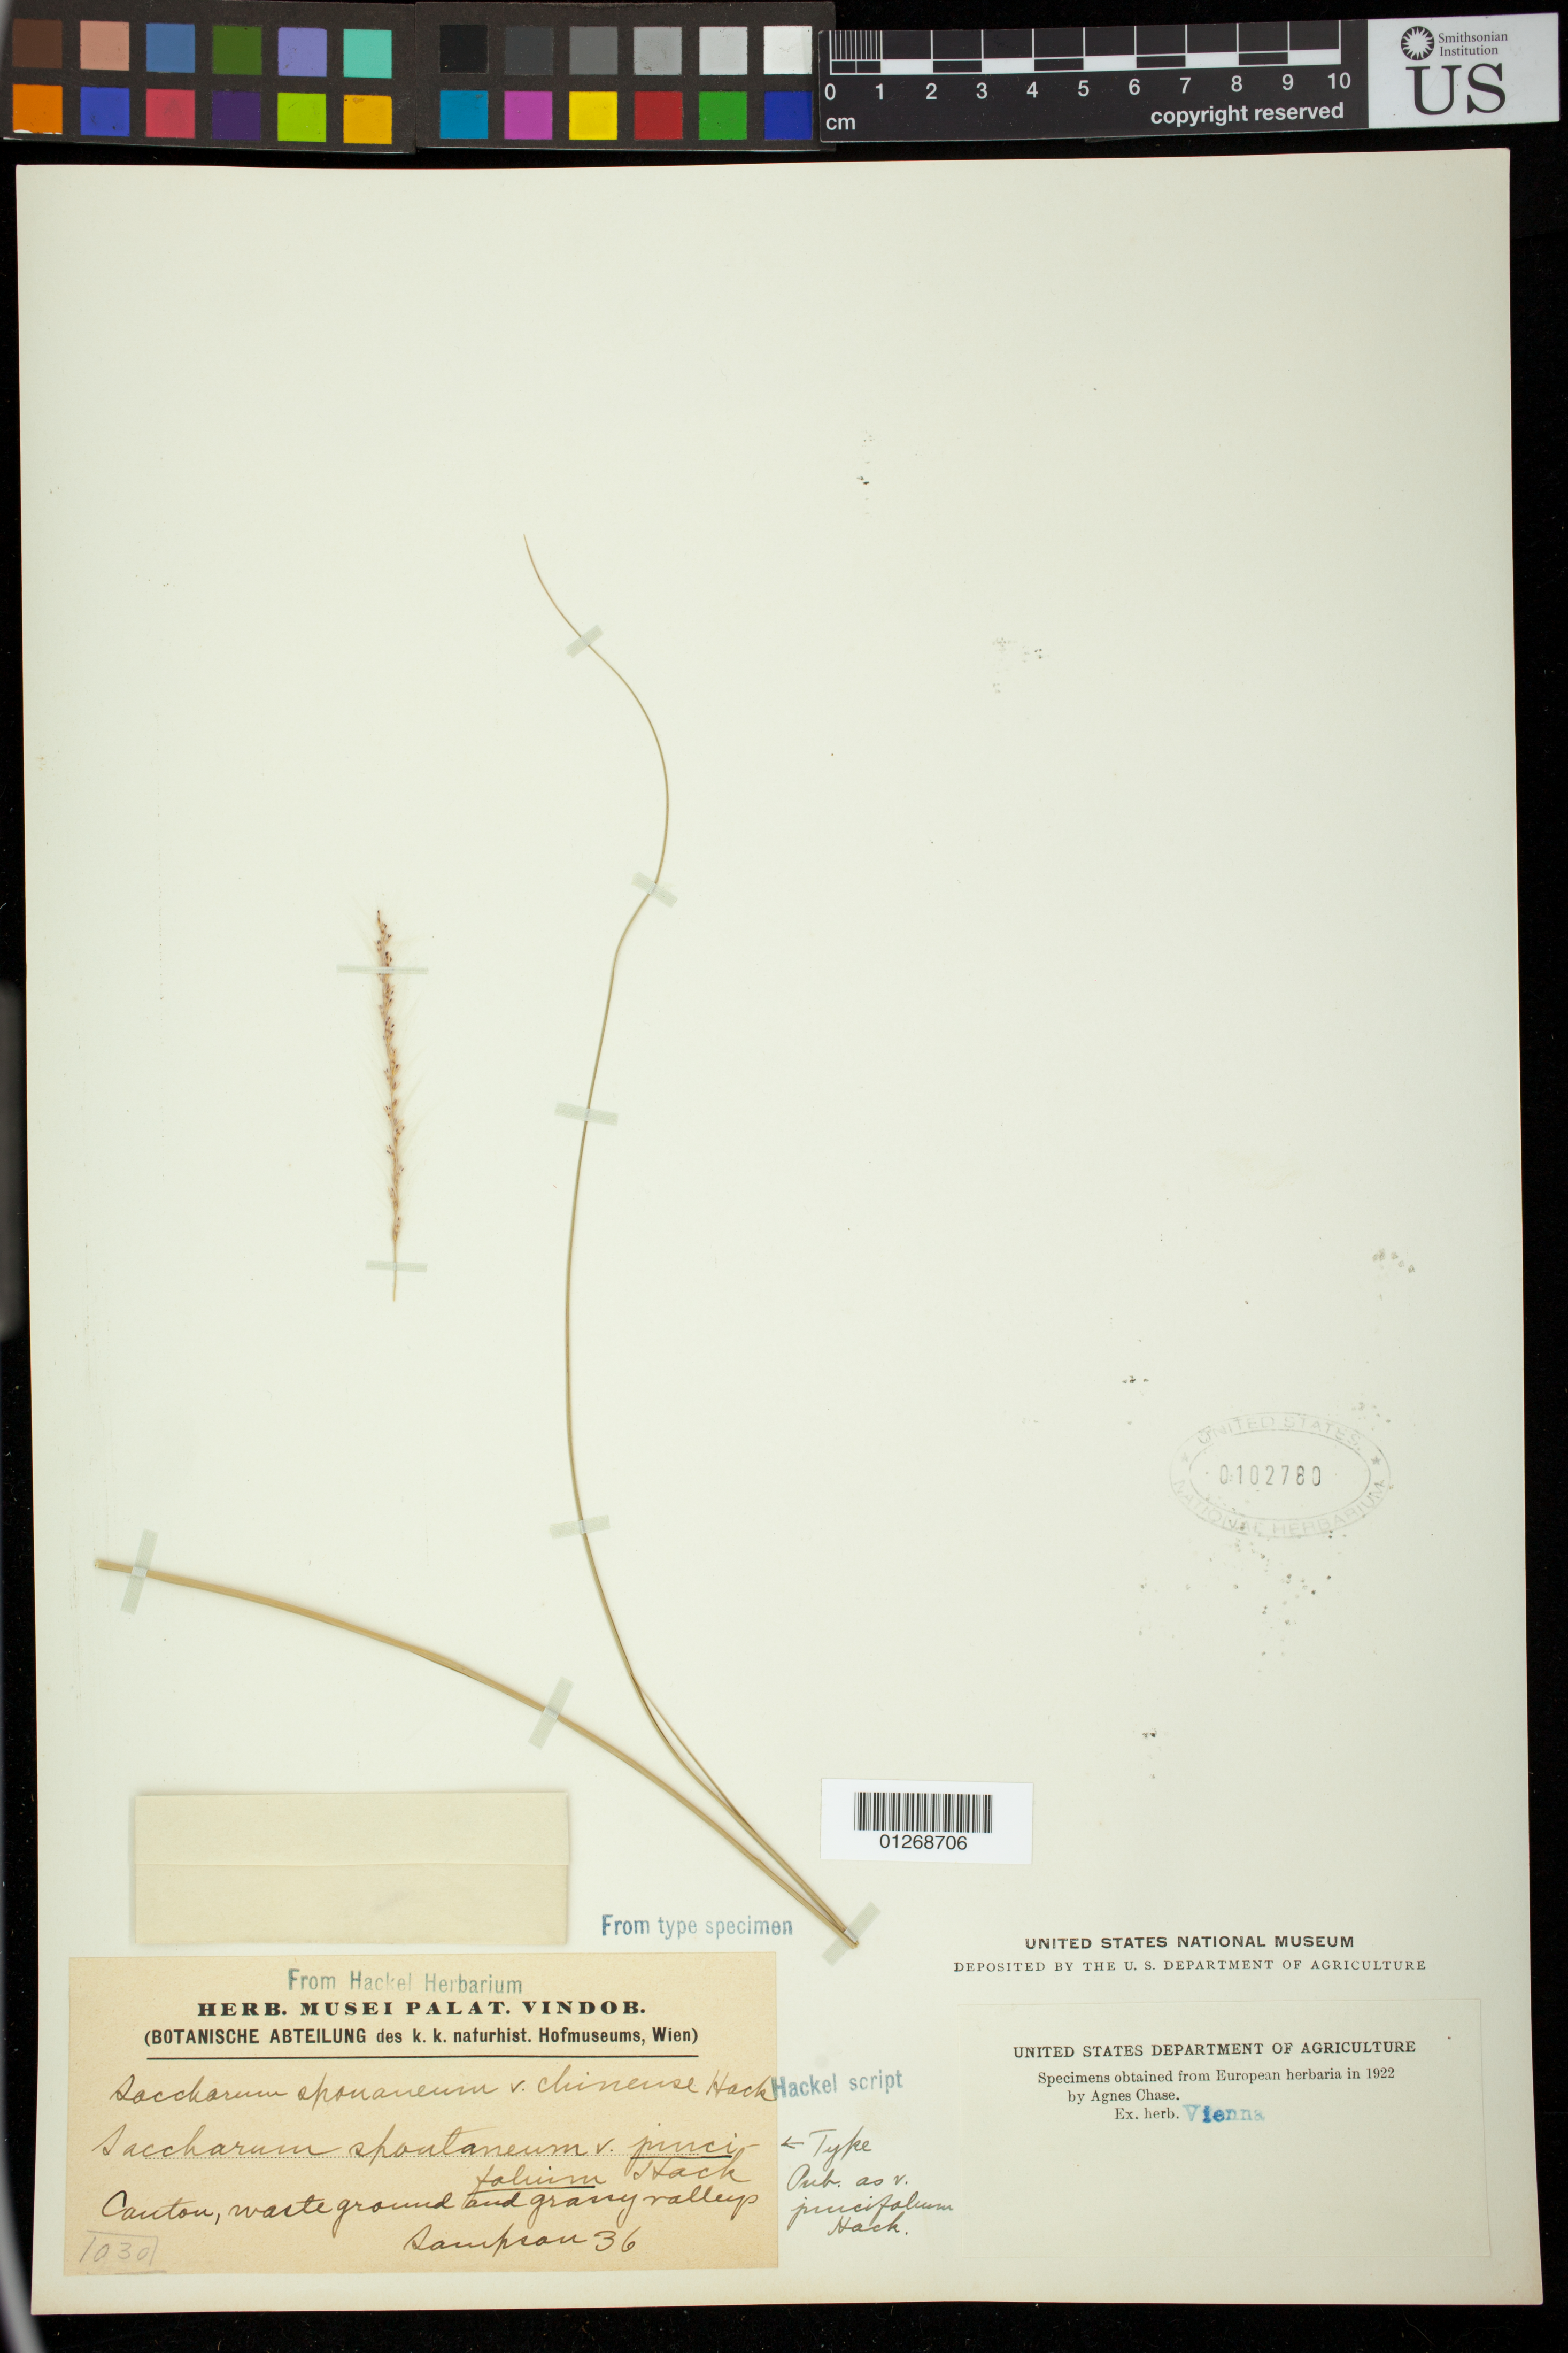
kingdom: Plantae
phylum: Tracheophyta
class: Liliopsida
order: Poales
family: Poaceae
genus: Saccharum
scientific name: Saccharum spontaneum var. juncifolium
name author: Hack.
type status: Type Collection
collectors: -. Sampson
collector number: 36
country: China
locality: Canton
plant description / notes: Fragment of type specimen ex herb. Hackel (Vienna)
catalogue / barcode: US 102780